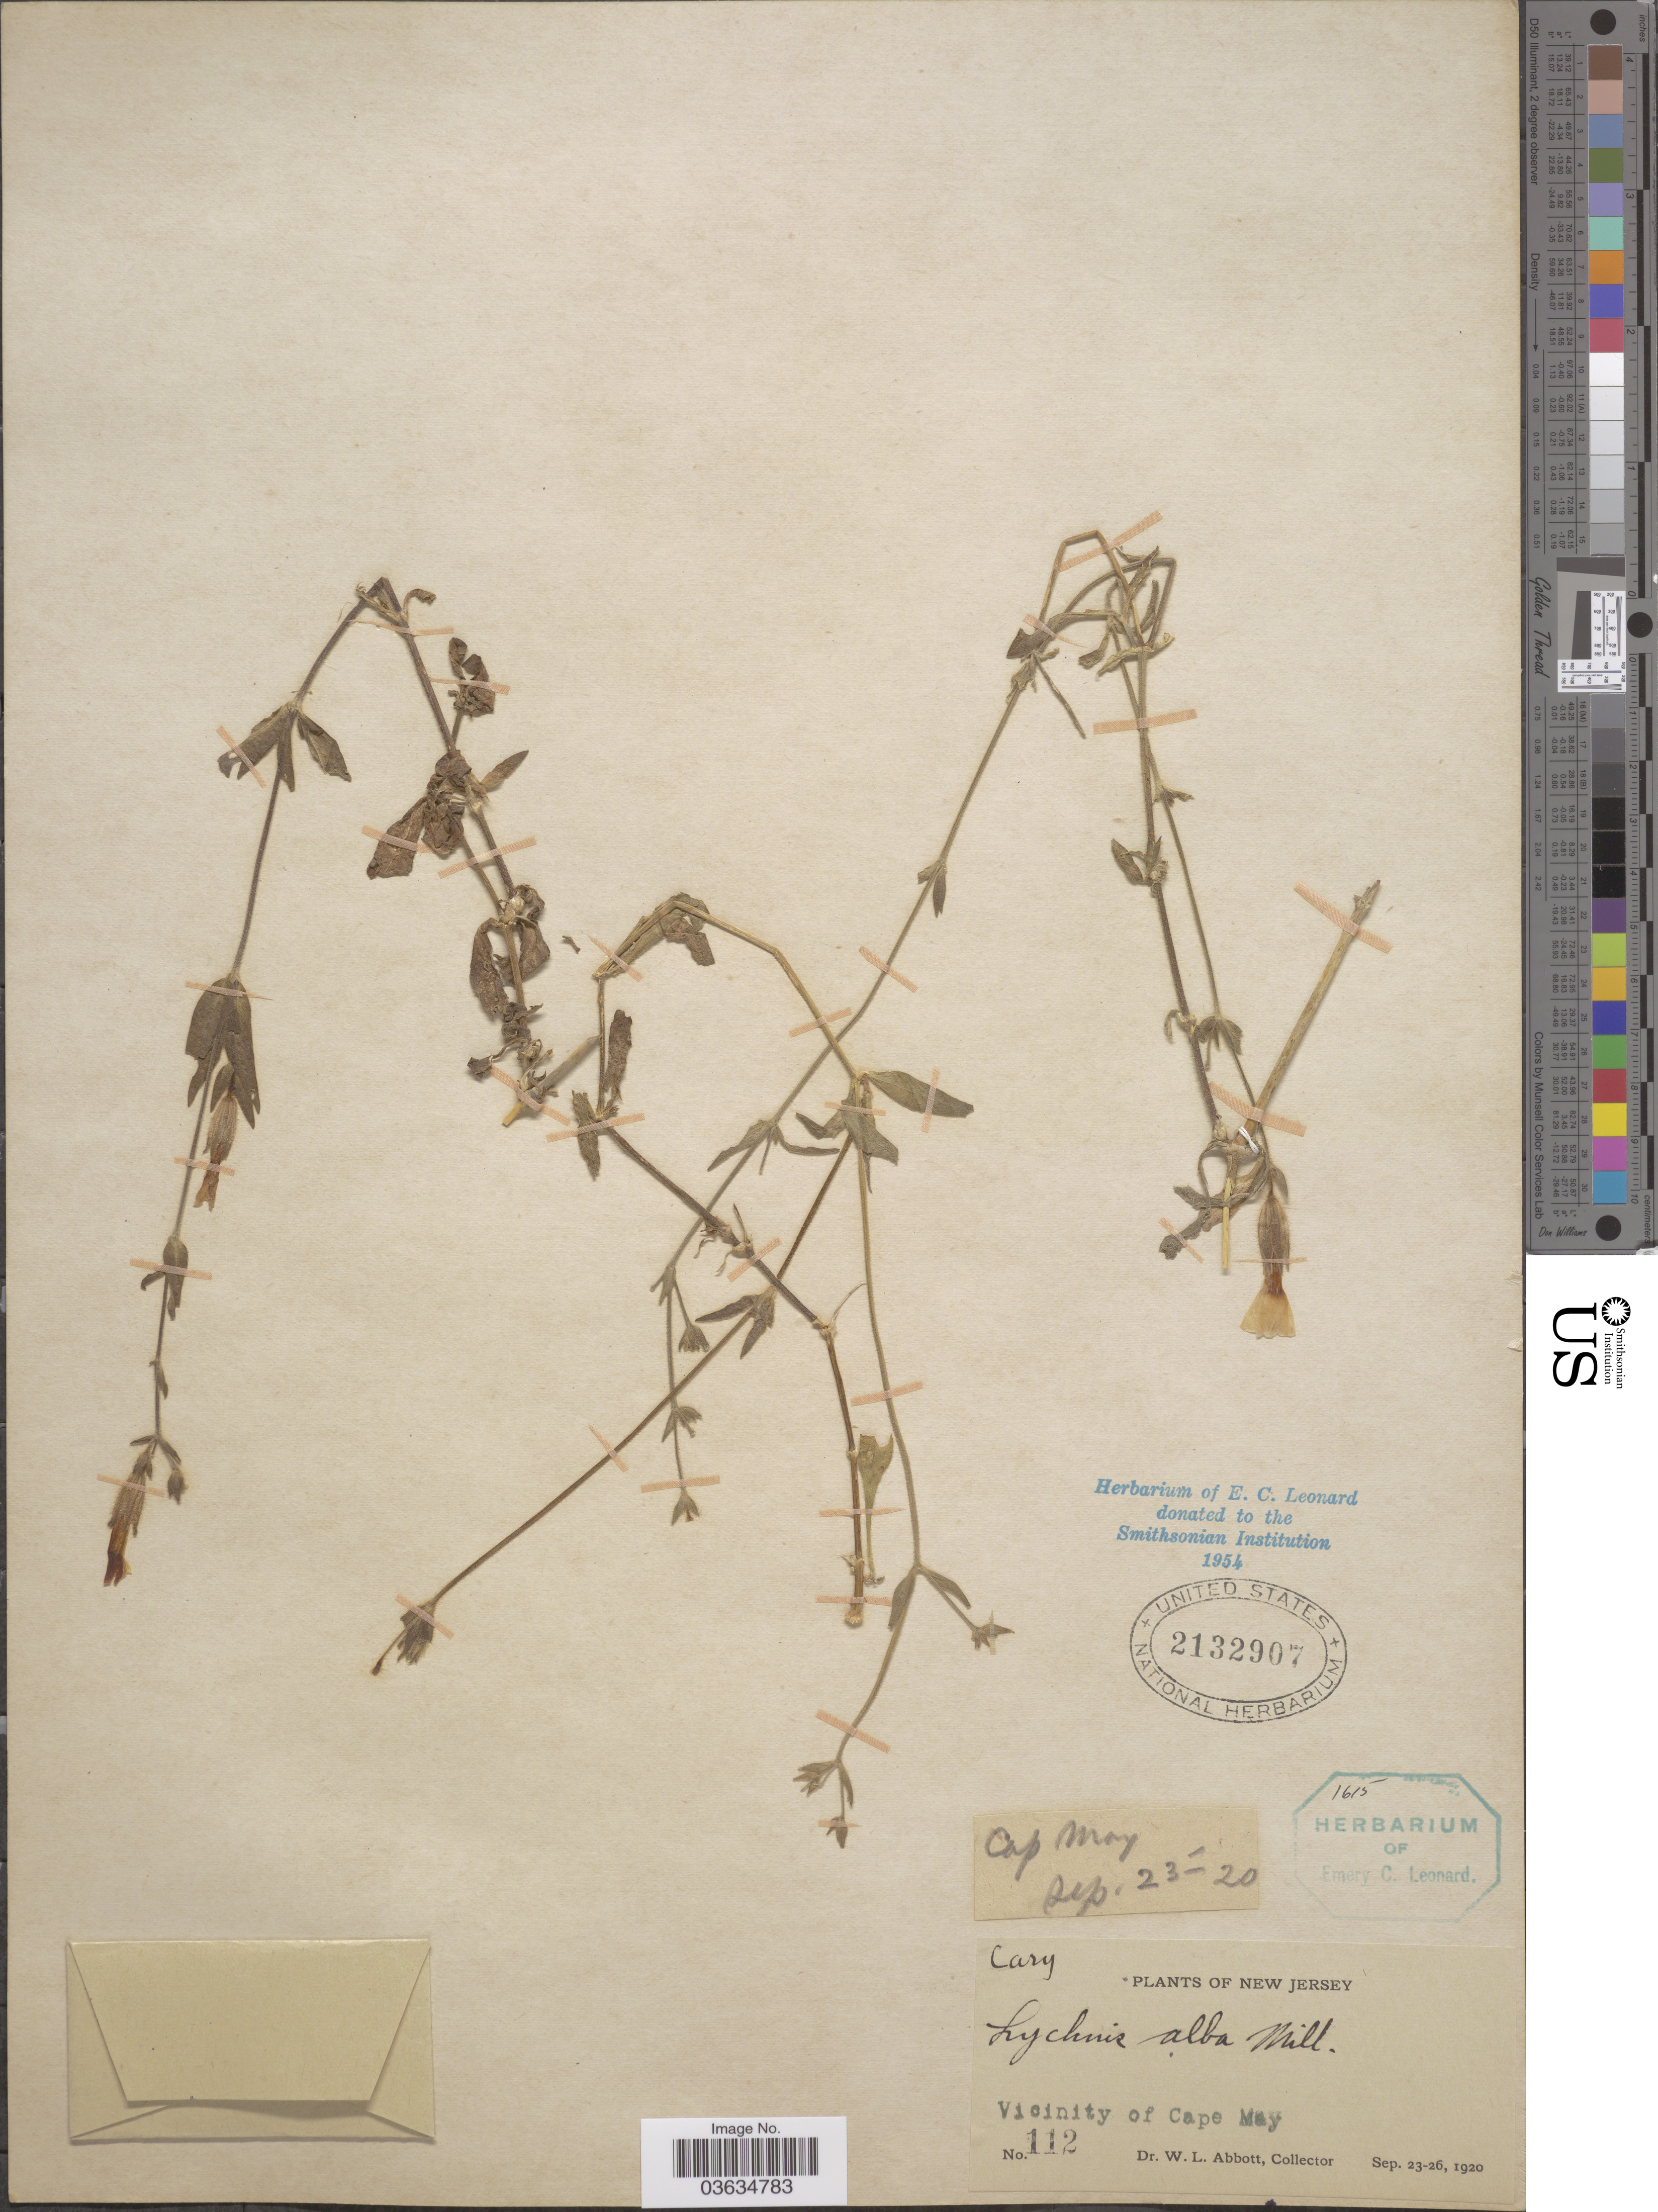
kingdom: Plantae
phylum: Tracheophyta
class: Magnoliopsida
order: Caryophyllales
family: Caryophyllaceae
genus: Silene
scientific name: Silene latifolia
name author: Poir.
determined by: Strong, Mark T., (BOT), Smithsonian Institution - National Museum of Natural History (UNITED STATES)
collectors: W. L. Abbott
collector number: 112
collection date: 1920-09-23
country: United States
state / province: New Jersey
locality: Vicinity of Cape May.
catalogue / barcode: US 2132907